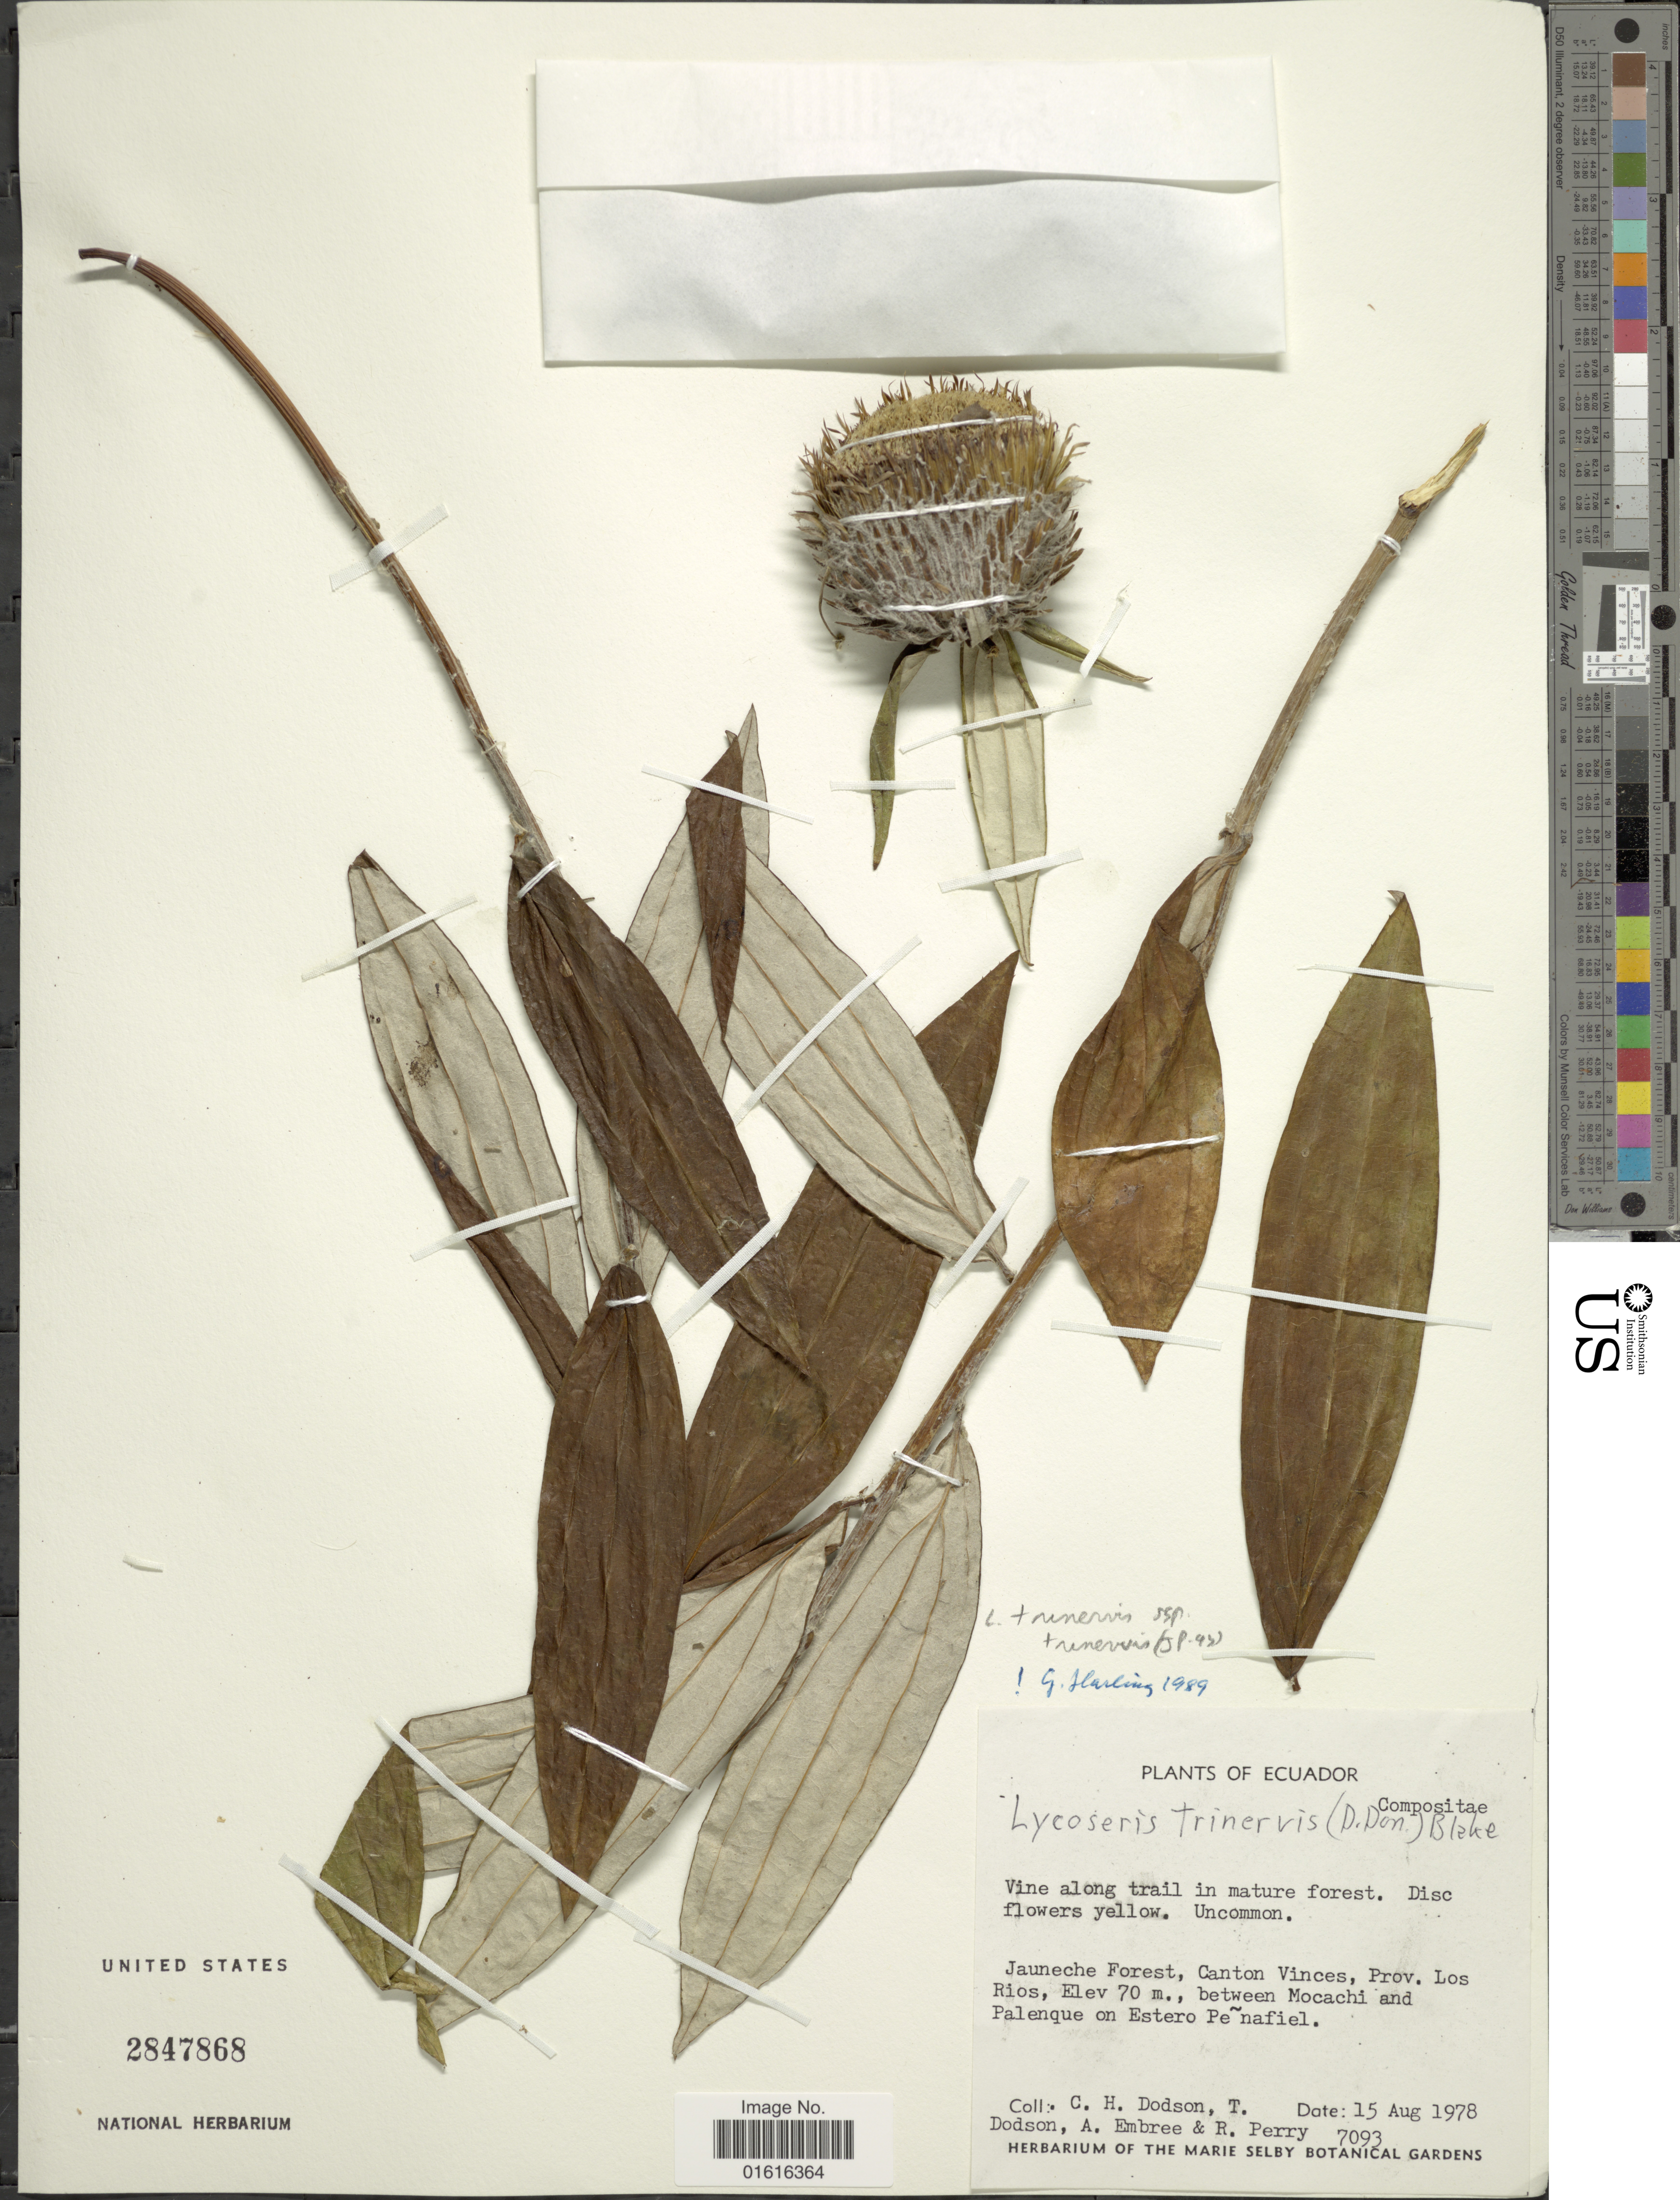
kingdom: Plantae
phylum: Tracheophyta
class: Magnoliopsida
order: Asterales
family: Asteraceae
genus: Lycoseris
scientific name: Lycoseris trinervis subsp. trinervis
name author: (D. Don) S.F. Blake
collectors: C. H. Dodson, T. A. Dodson, A. Embree & R. Perry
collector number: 7093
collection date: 1978-08-15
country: Ecuador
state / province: Los Ríos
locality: Jauneche Forest, Canton Vinces, between Mocachi and Palenque on Estero Penafiel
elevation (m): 70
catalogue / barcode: US 2847868